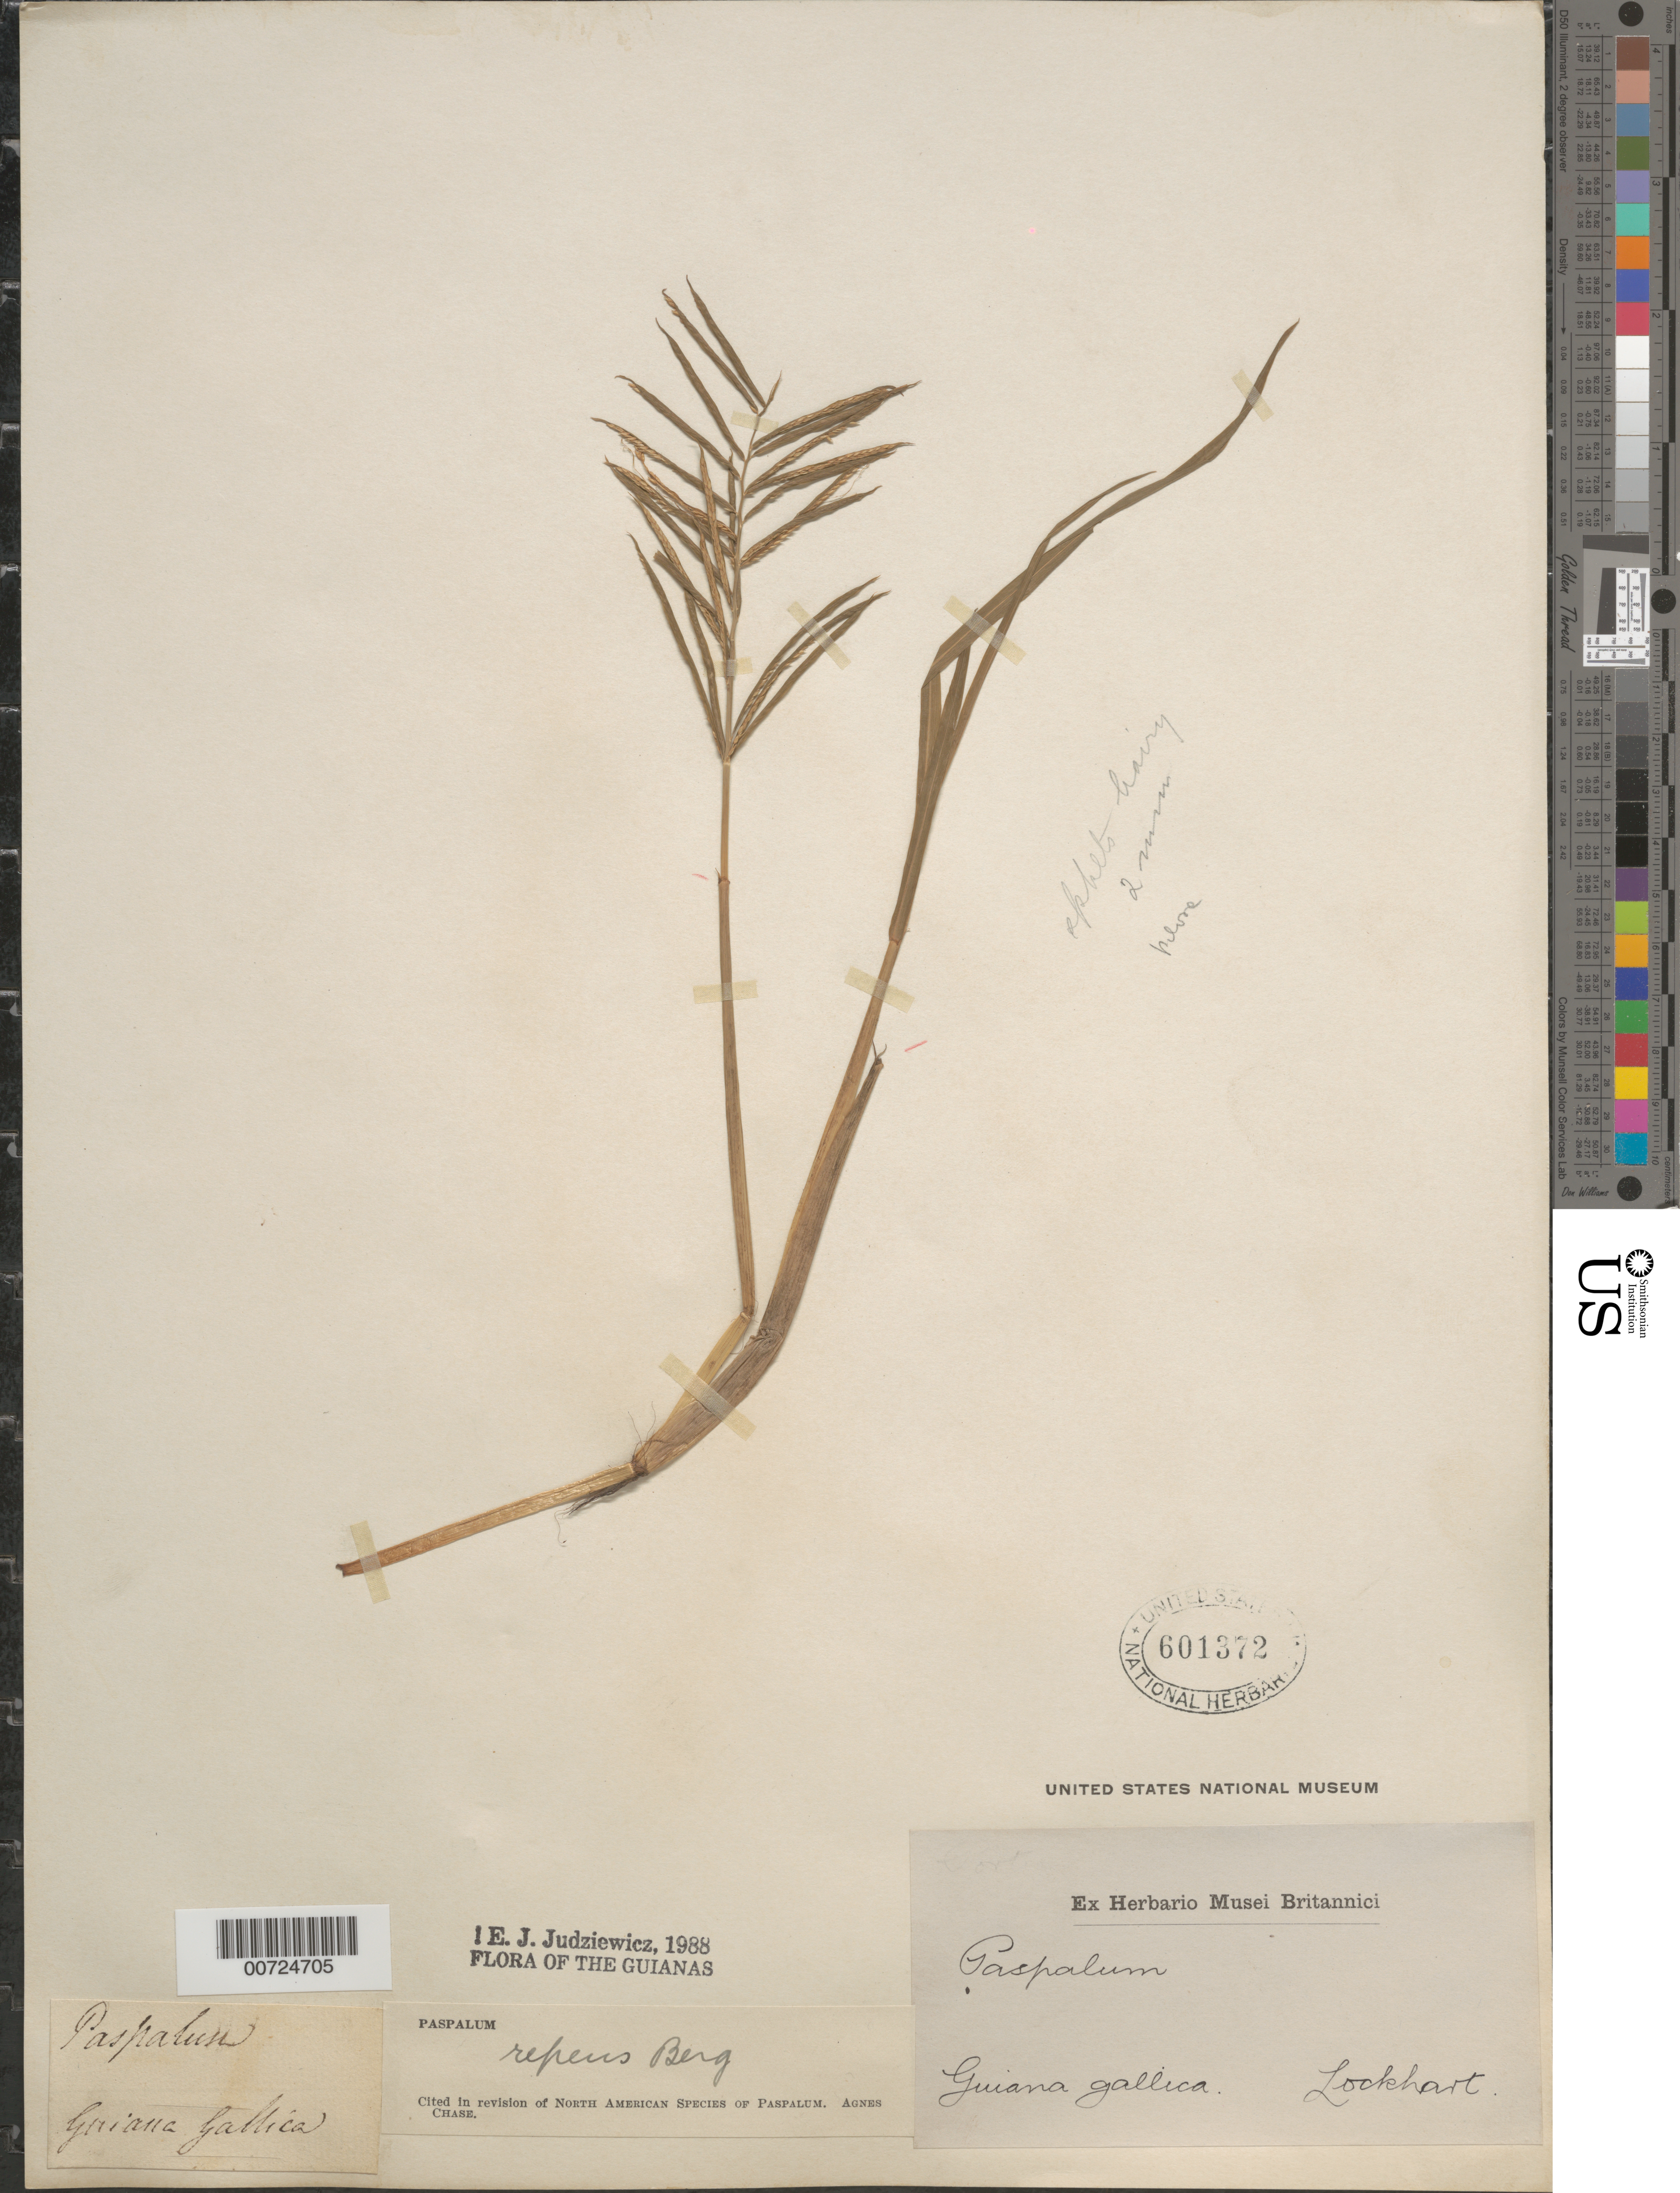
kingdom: Plantae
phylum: Tracheophyta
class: Liliopsida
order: Poales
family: Poaceae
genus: Paspalum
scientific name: Paspalum repens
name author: P.J. Bergius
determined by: Judziewicz, E. J.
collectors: -. Lockhart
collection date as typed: s.d.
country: French Guiana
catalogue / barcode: US 601372